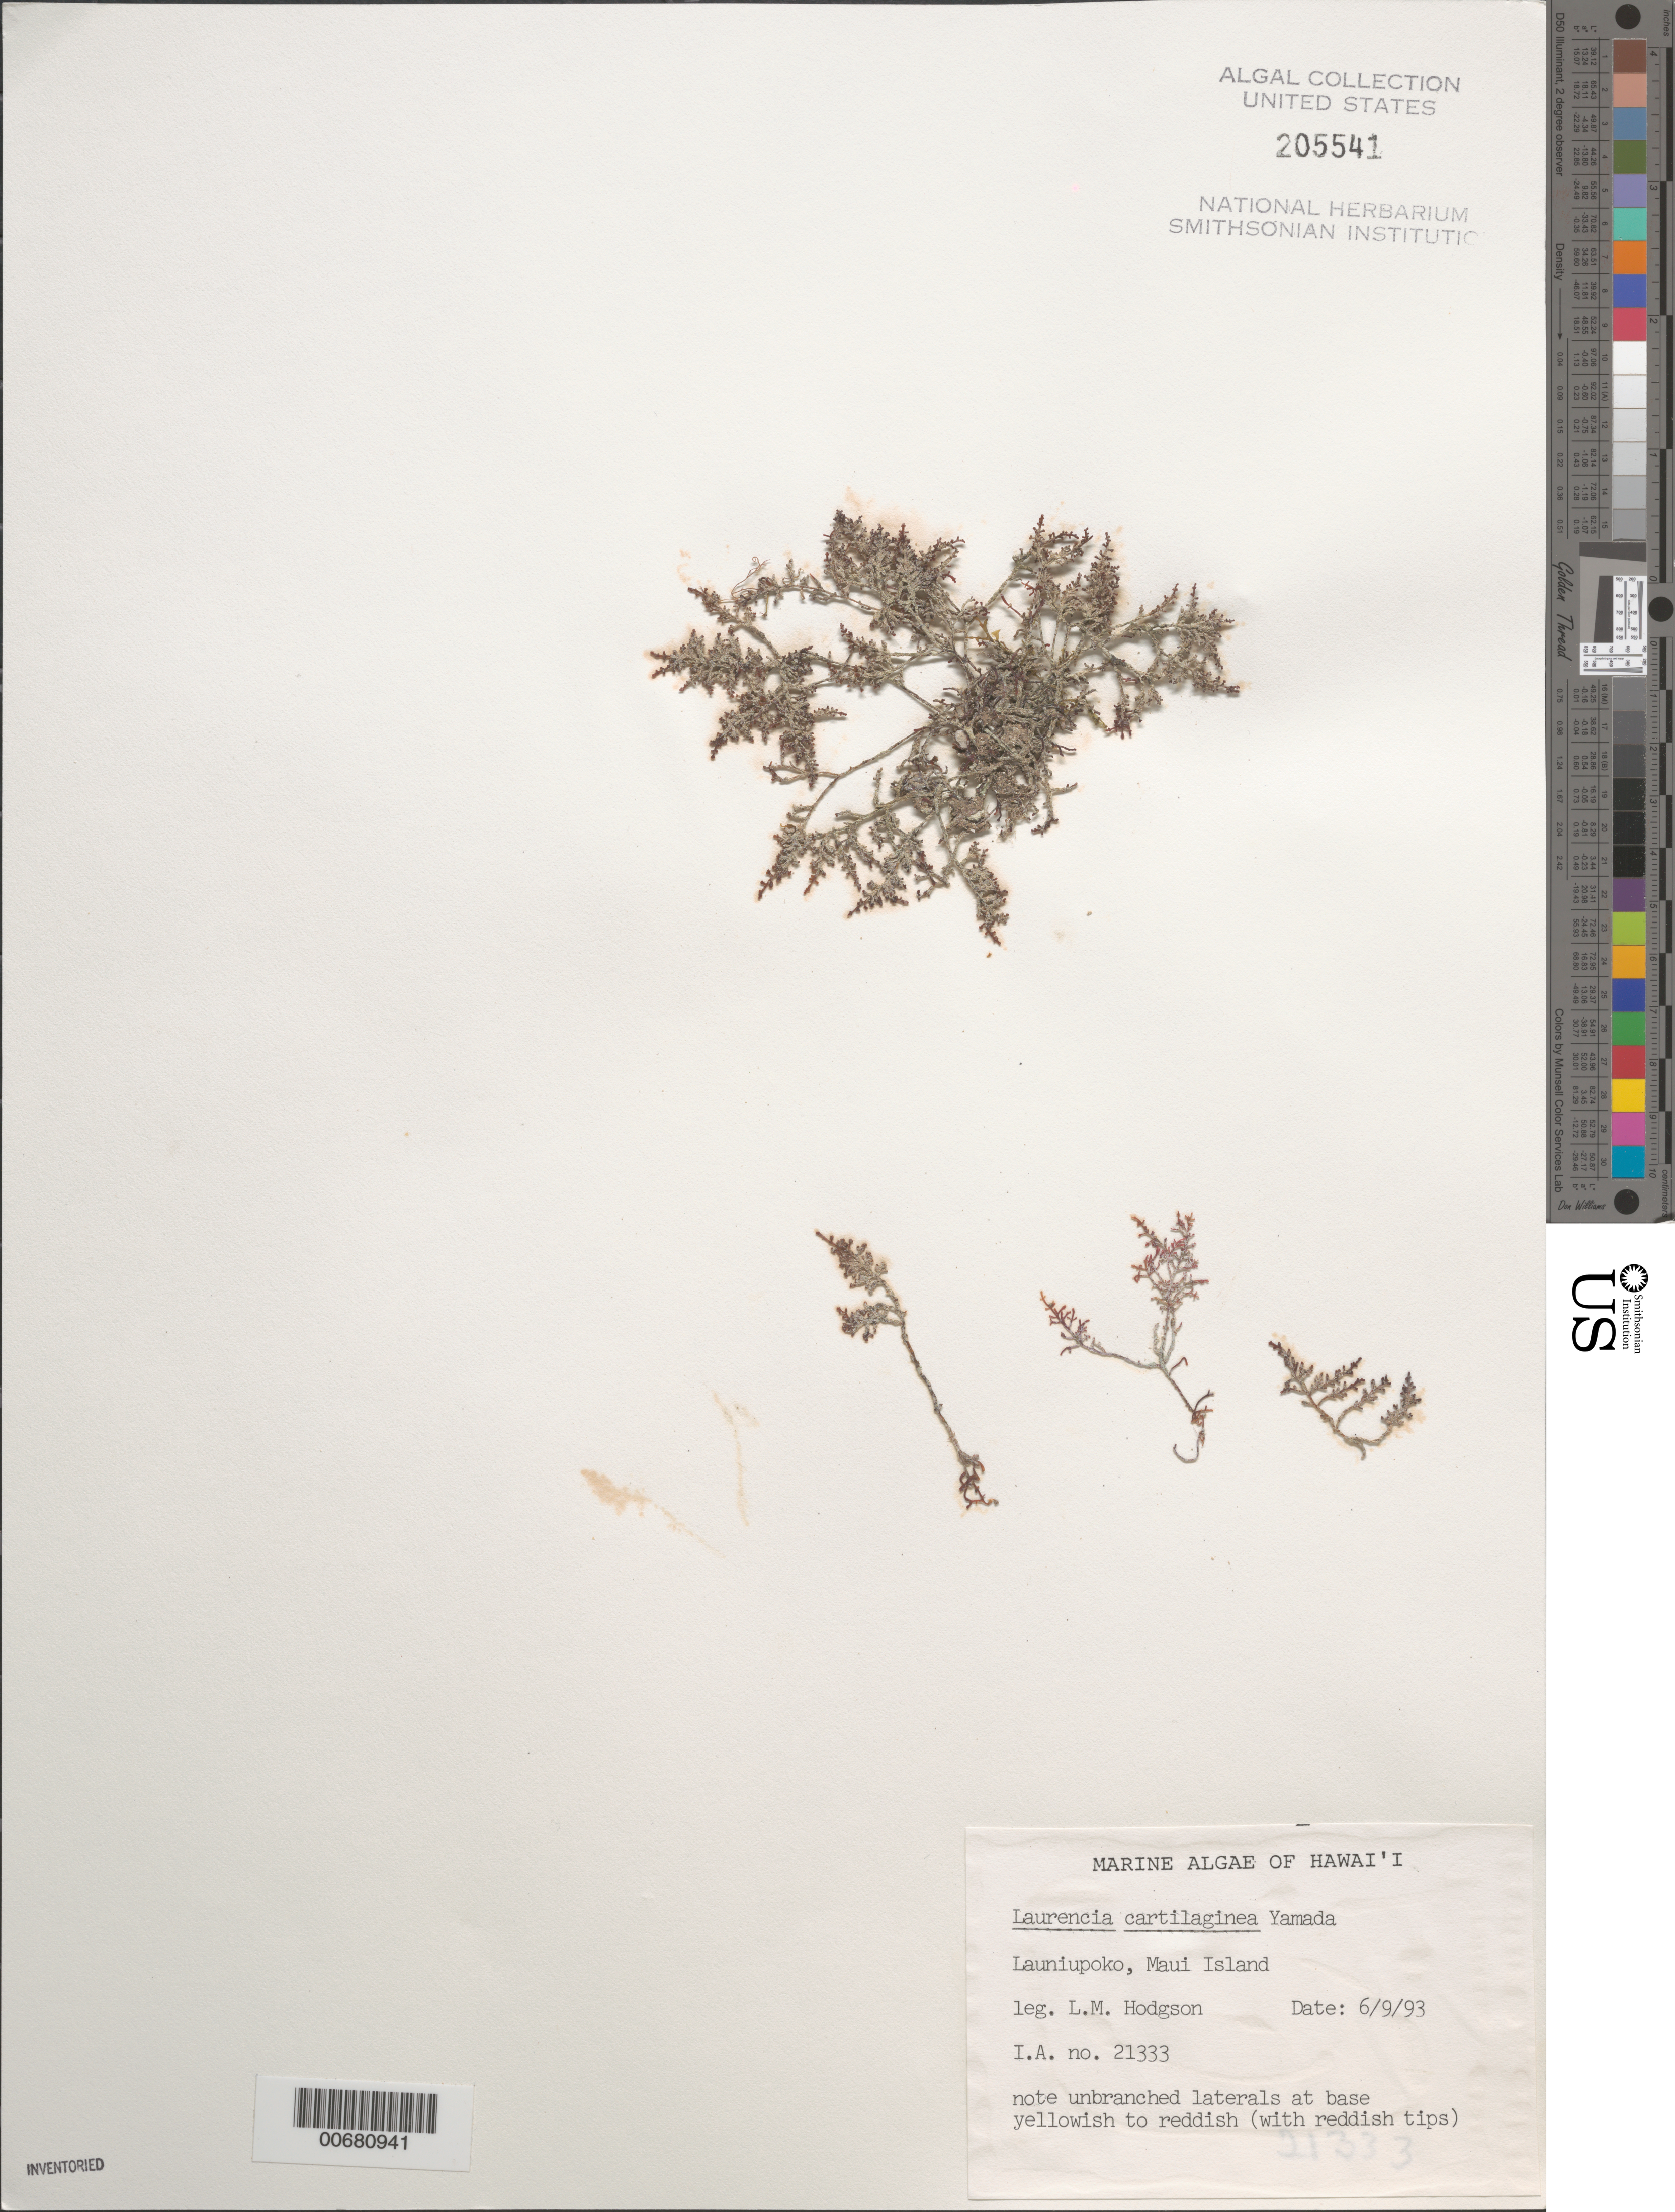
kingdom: Plantae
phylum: Rhodophyta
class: Florideophyceae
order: Ceramiales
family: Rhodomelaceae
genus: Chondrophycus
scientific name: Chondrophycus cartilaginea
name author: (C. Agardh) Garbary & J.T. Harper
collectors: L. M. Hodgson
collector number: IAA 21333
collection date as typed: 09 Jun 1993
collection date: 1993-06-09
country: United States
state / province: Hawaii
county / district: Maui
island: Maui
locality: Launiupoko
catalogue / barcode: US 205541